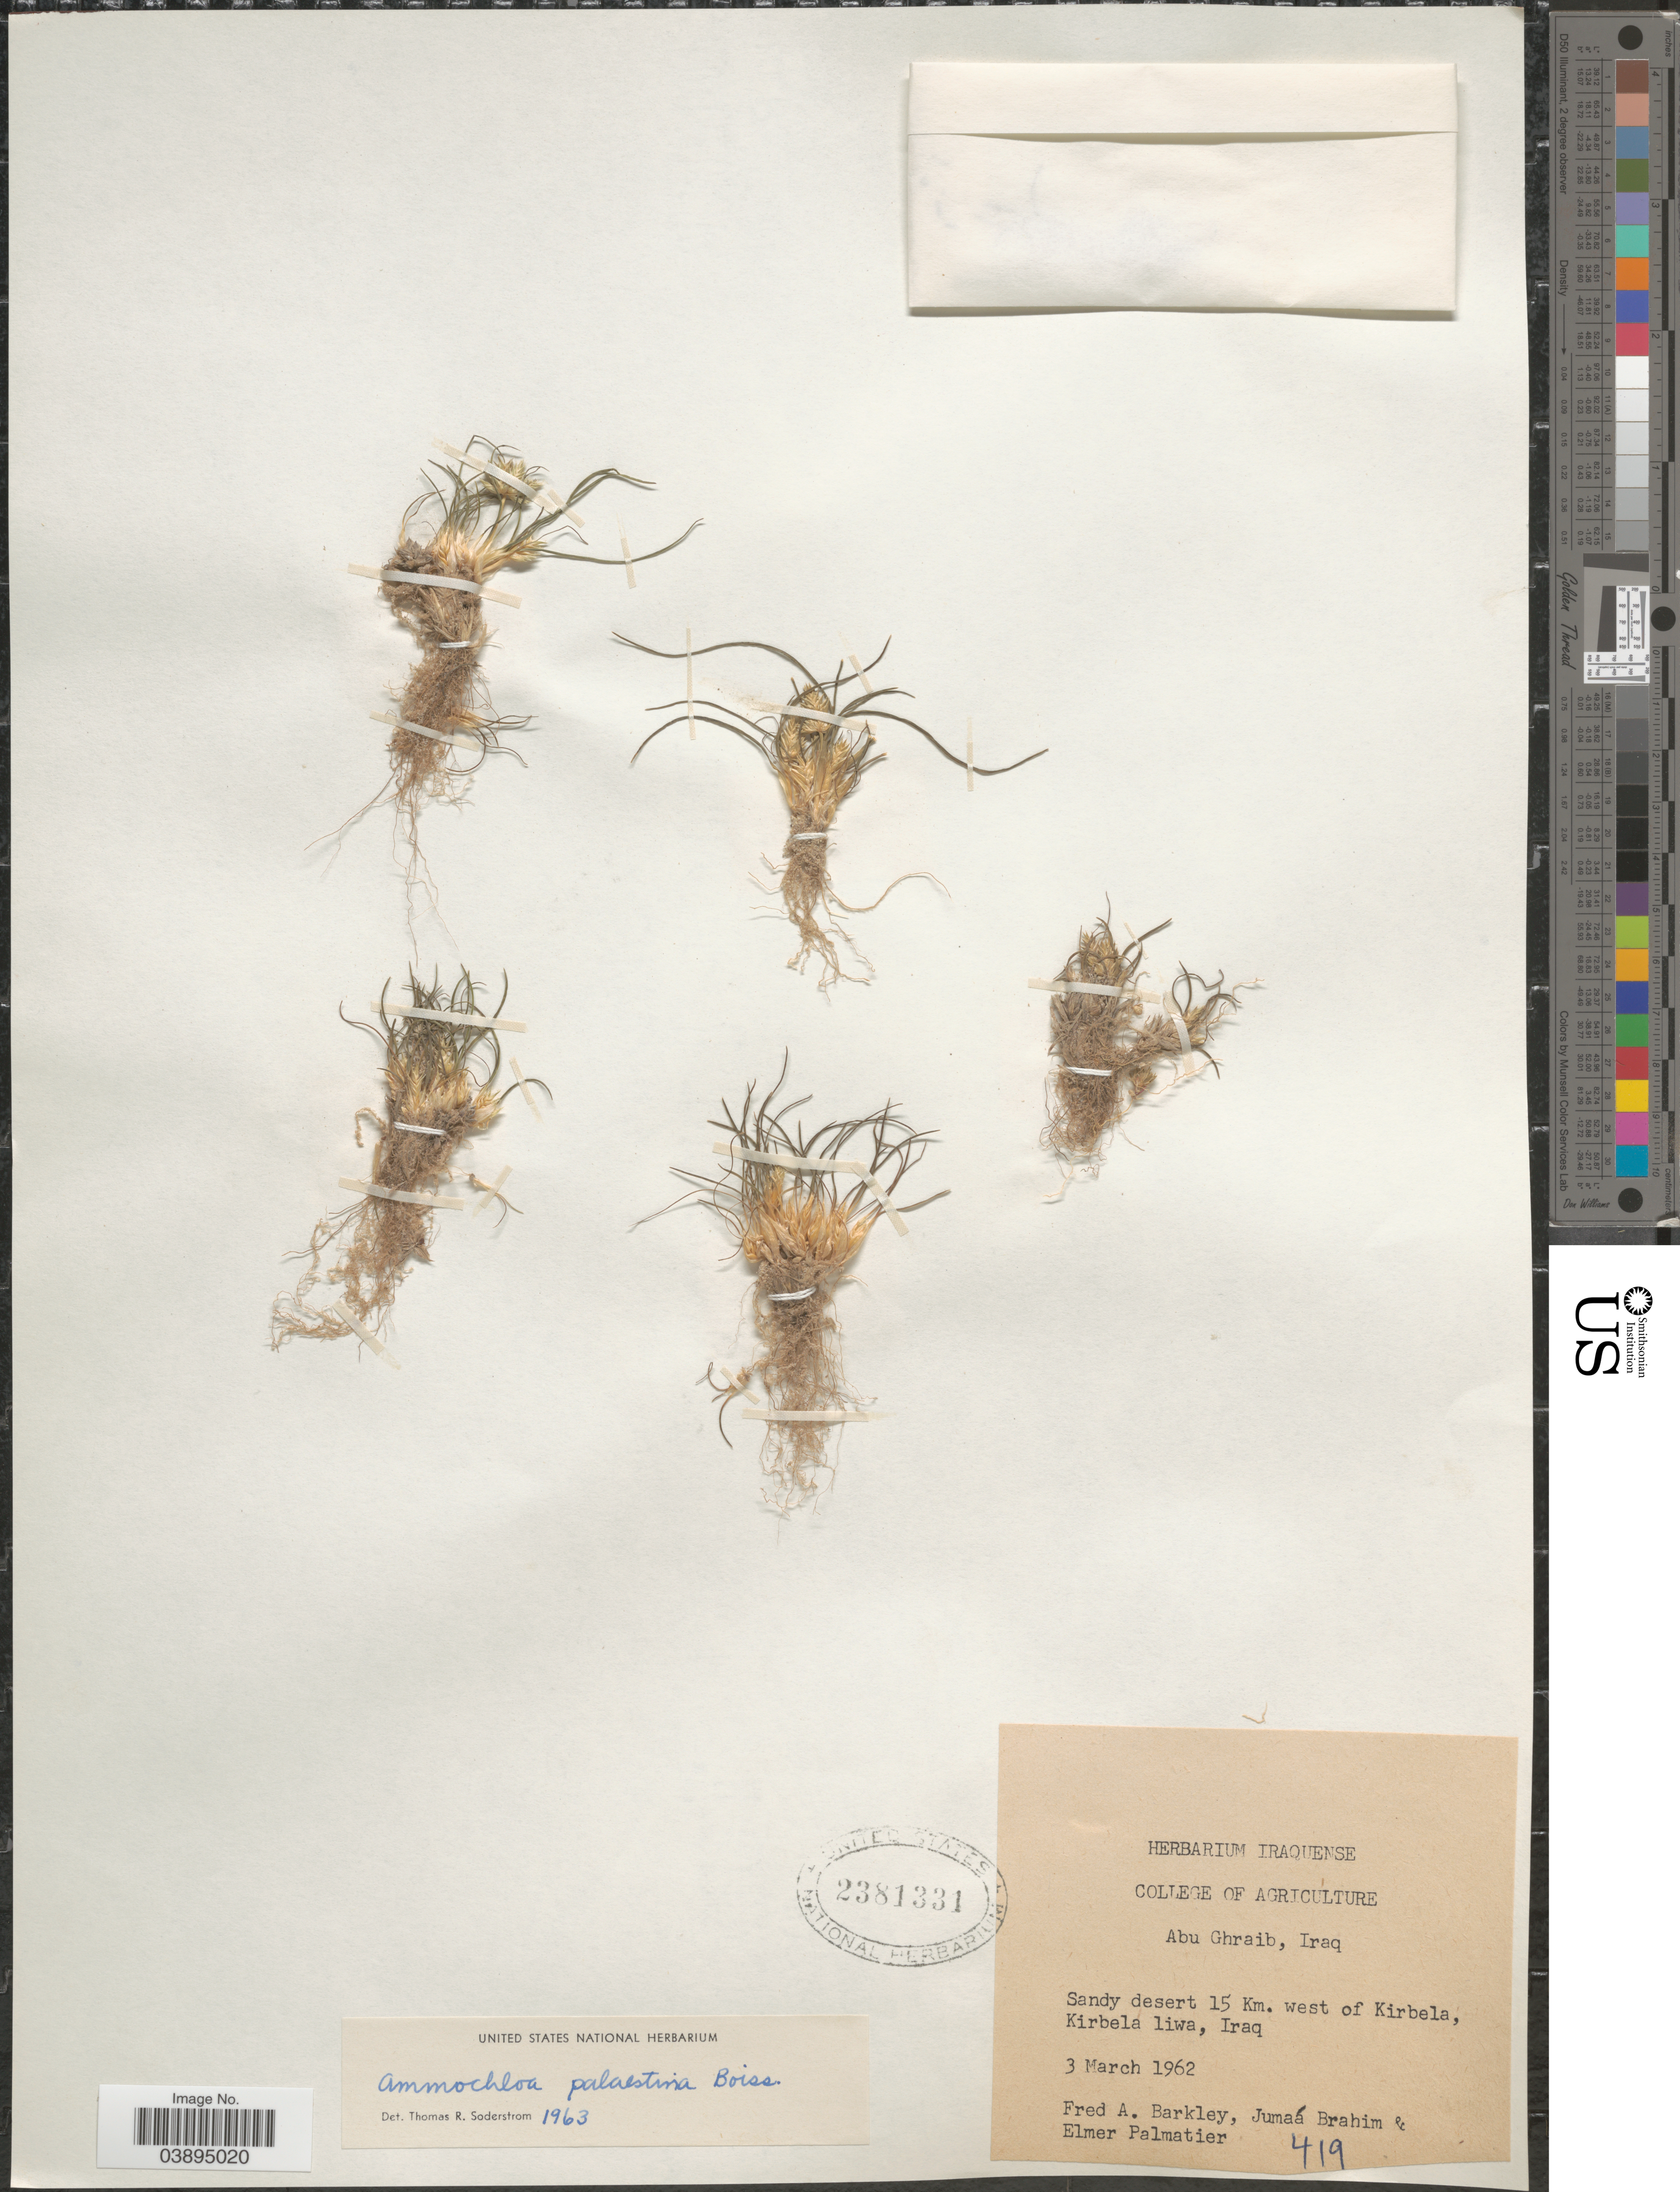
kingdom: Plantae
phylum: Tracheophyta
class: Liliopsida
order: Poales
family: Poaceae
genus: Ammochloa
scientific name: Ammochloa palaestina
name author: Boiss.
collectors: F. A. Barkley, Brahim M., J. & E. Palmatier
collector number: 419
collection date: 1962-03-03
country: Iraq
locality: Sandy desert 15 Km. west of Kirbela, Kirbela liwa.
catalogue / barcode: US 2381331